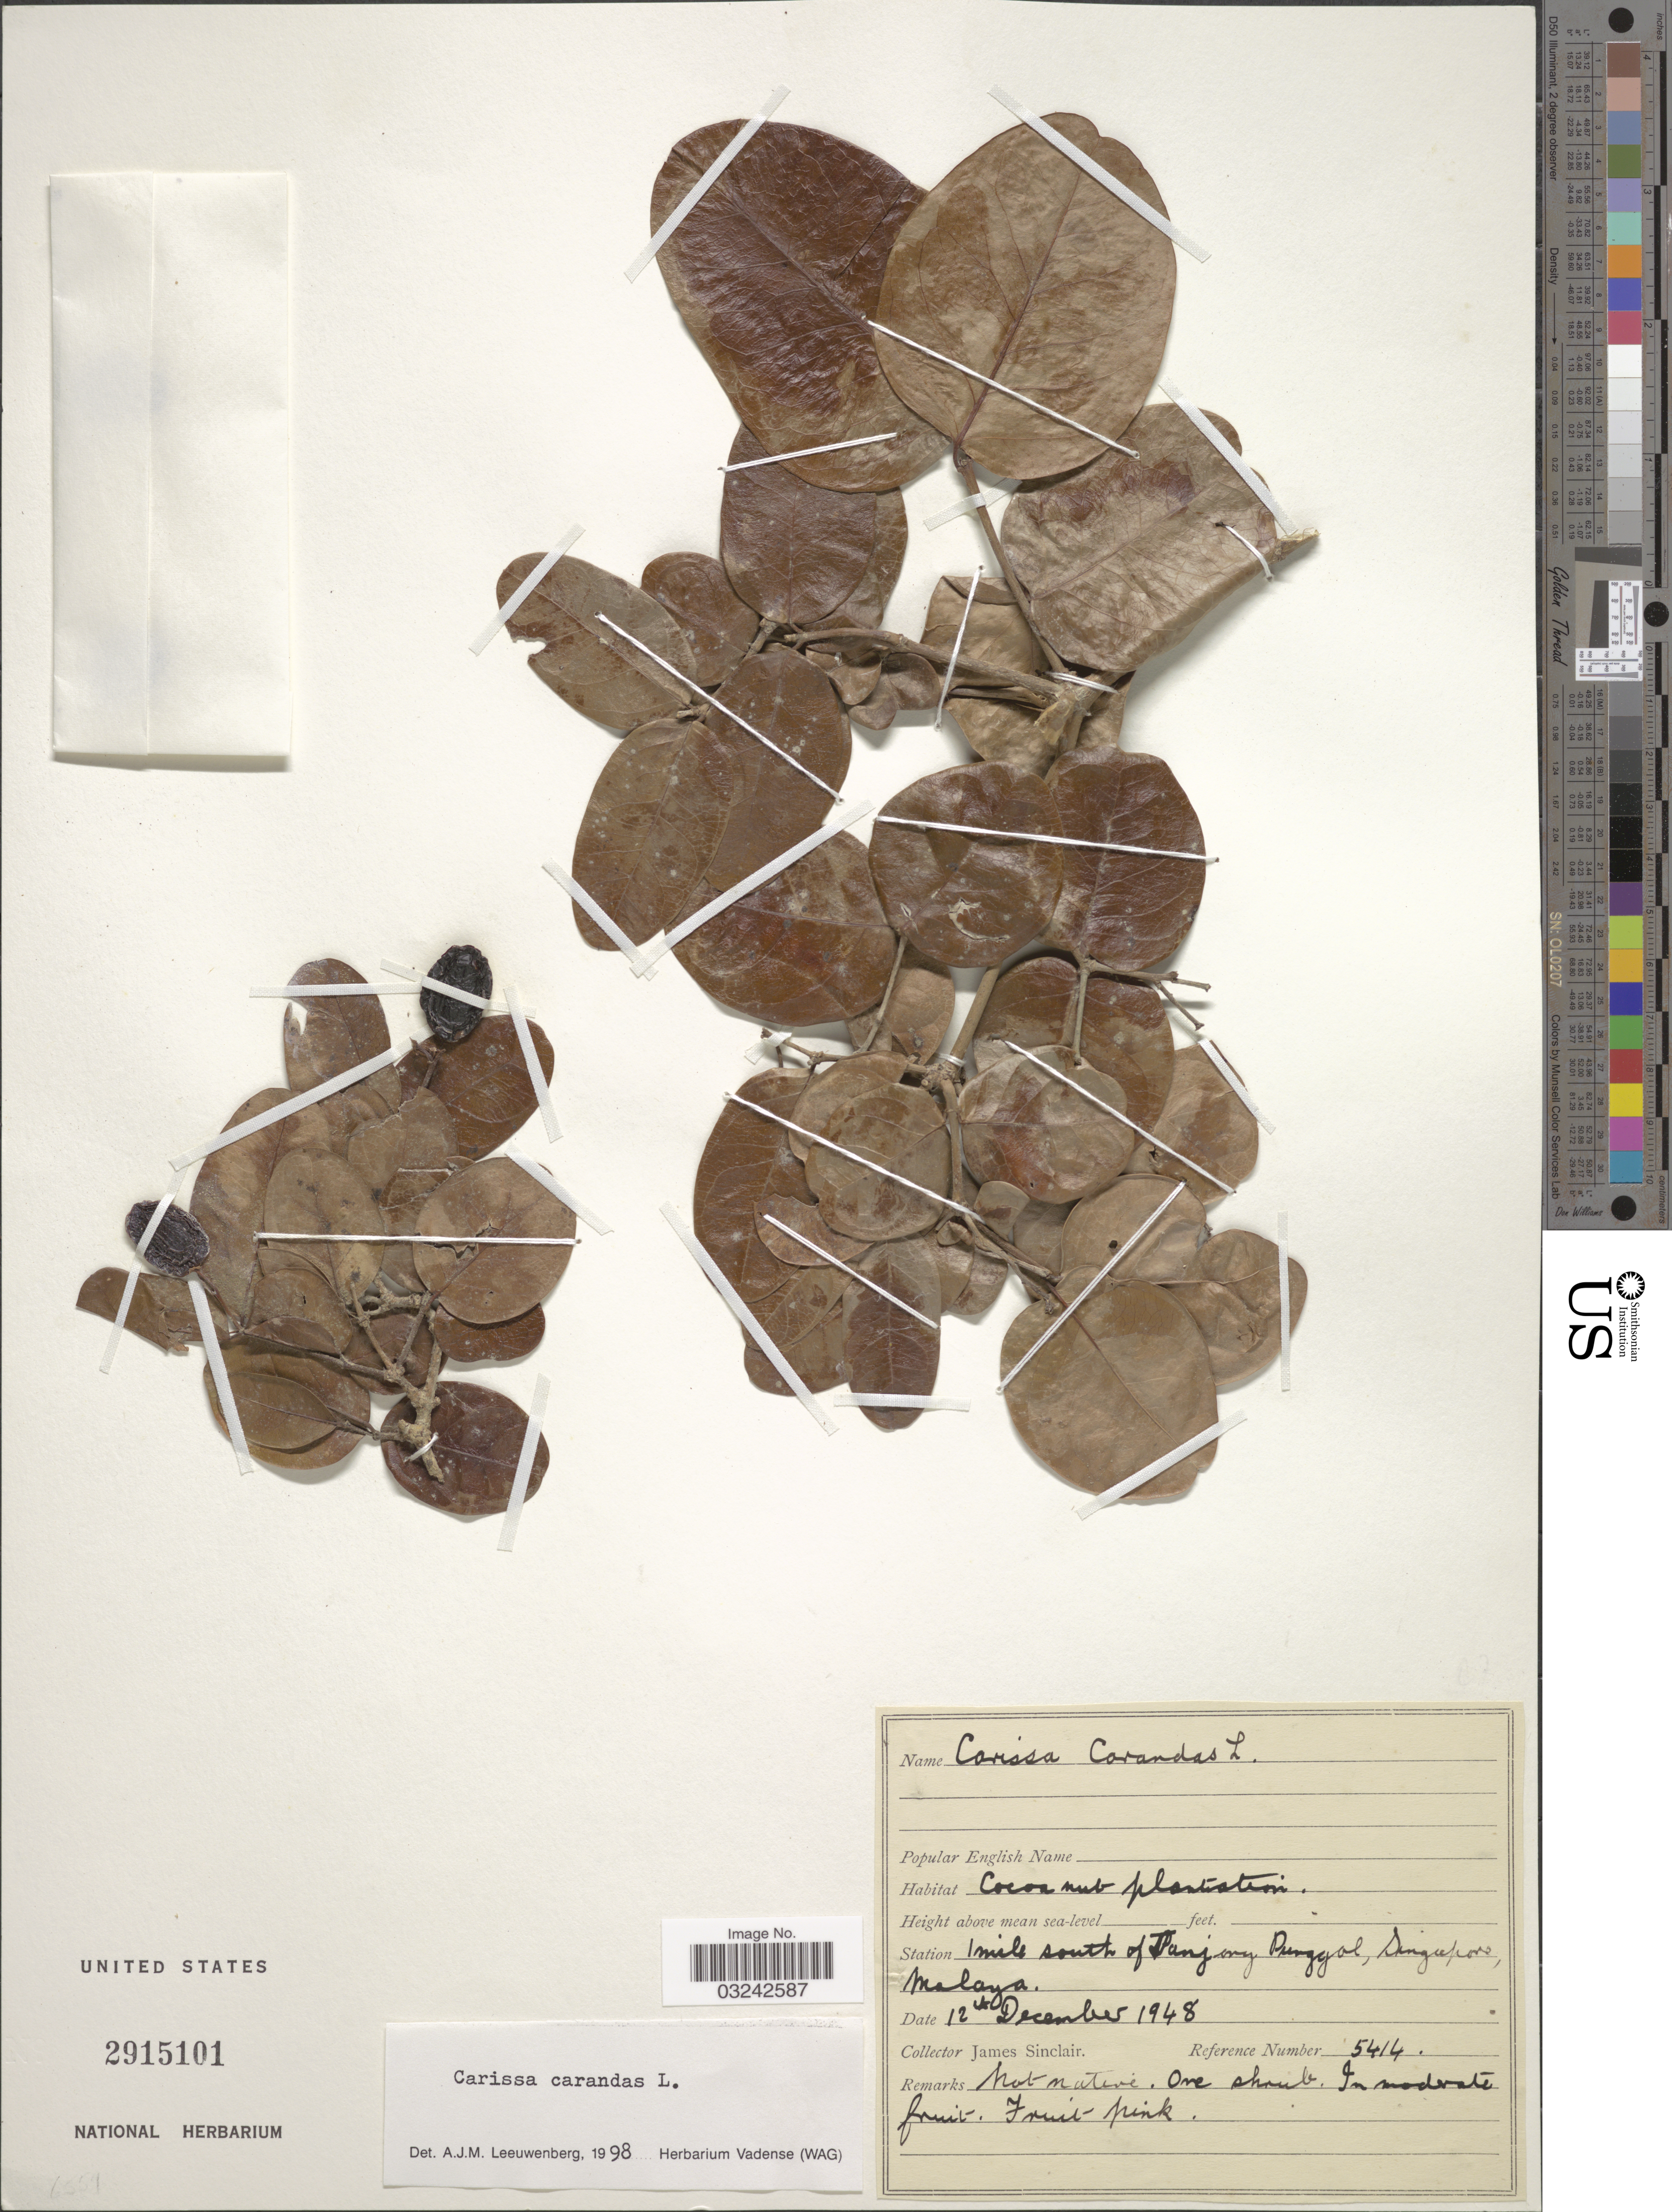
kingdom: Plantae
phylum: Tracheophyta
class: Magnoliopsida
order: Gentianales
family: Apocynaceae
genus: Carissa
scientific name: Carissa carandas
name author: L.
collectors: J. Sinclair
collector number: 5414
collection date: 1948-12-12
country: Singapore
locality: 1 mile south of Tanjong Punggol, Malaya.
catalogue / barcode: US 2915101